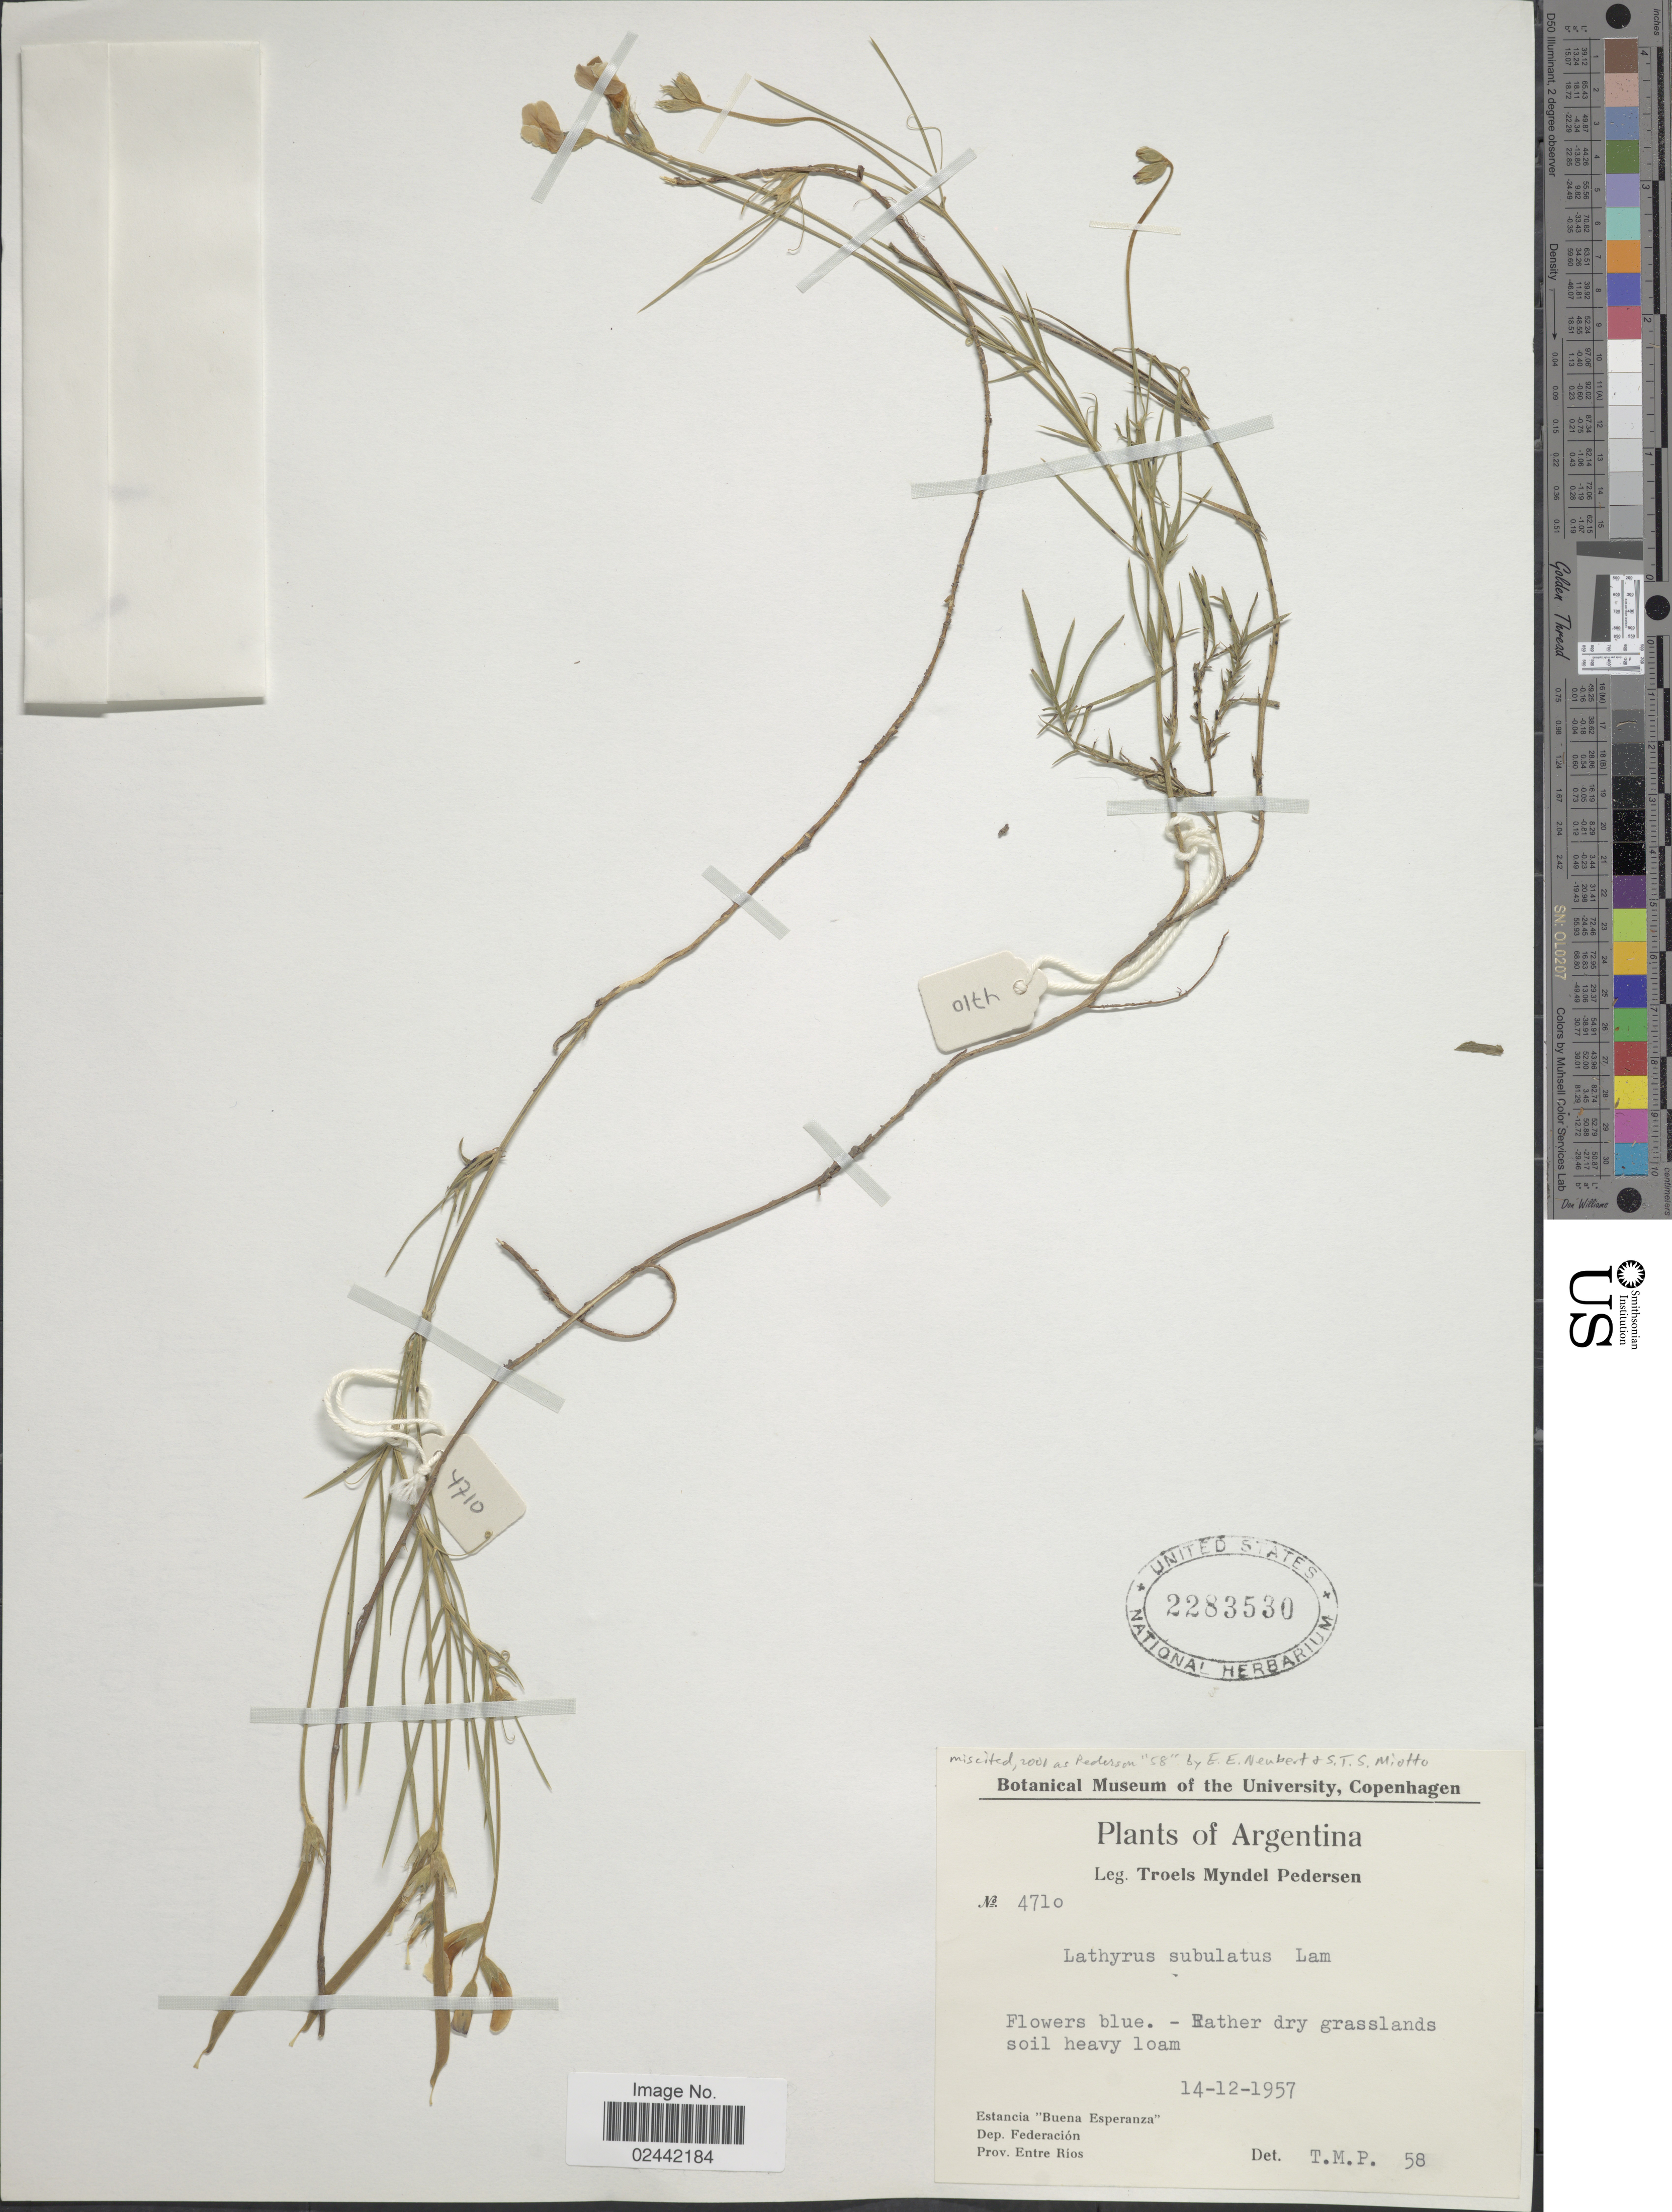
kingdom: Plantae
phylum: Tracheophyta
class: Magnoliopsida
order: Fabales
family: Fabaceae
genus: Lathyrus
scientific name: Lathyrus subulatus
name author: Lam.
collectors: T. Pederson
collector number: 4710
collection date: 1957-12-14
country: Argentina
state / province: Entre Rios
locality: Estancia "Buena Esperanza". Dep. Federacion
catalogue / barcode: US 2283530